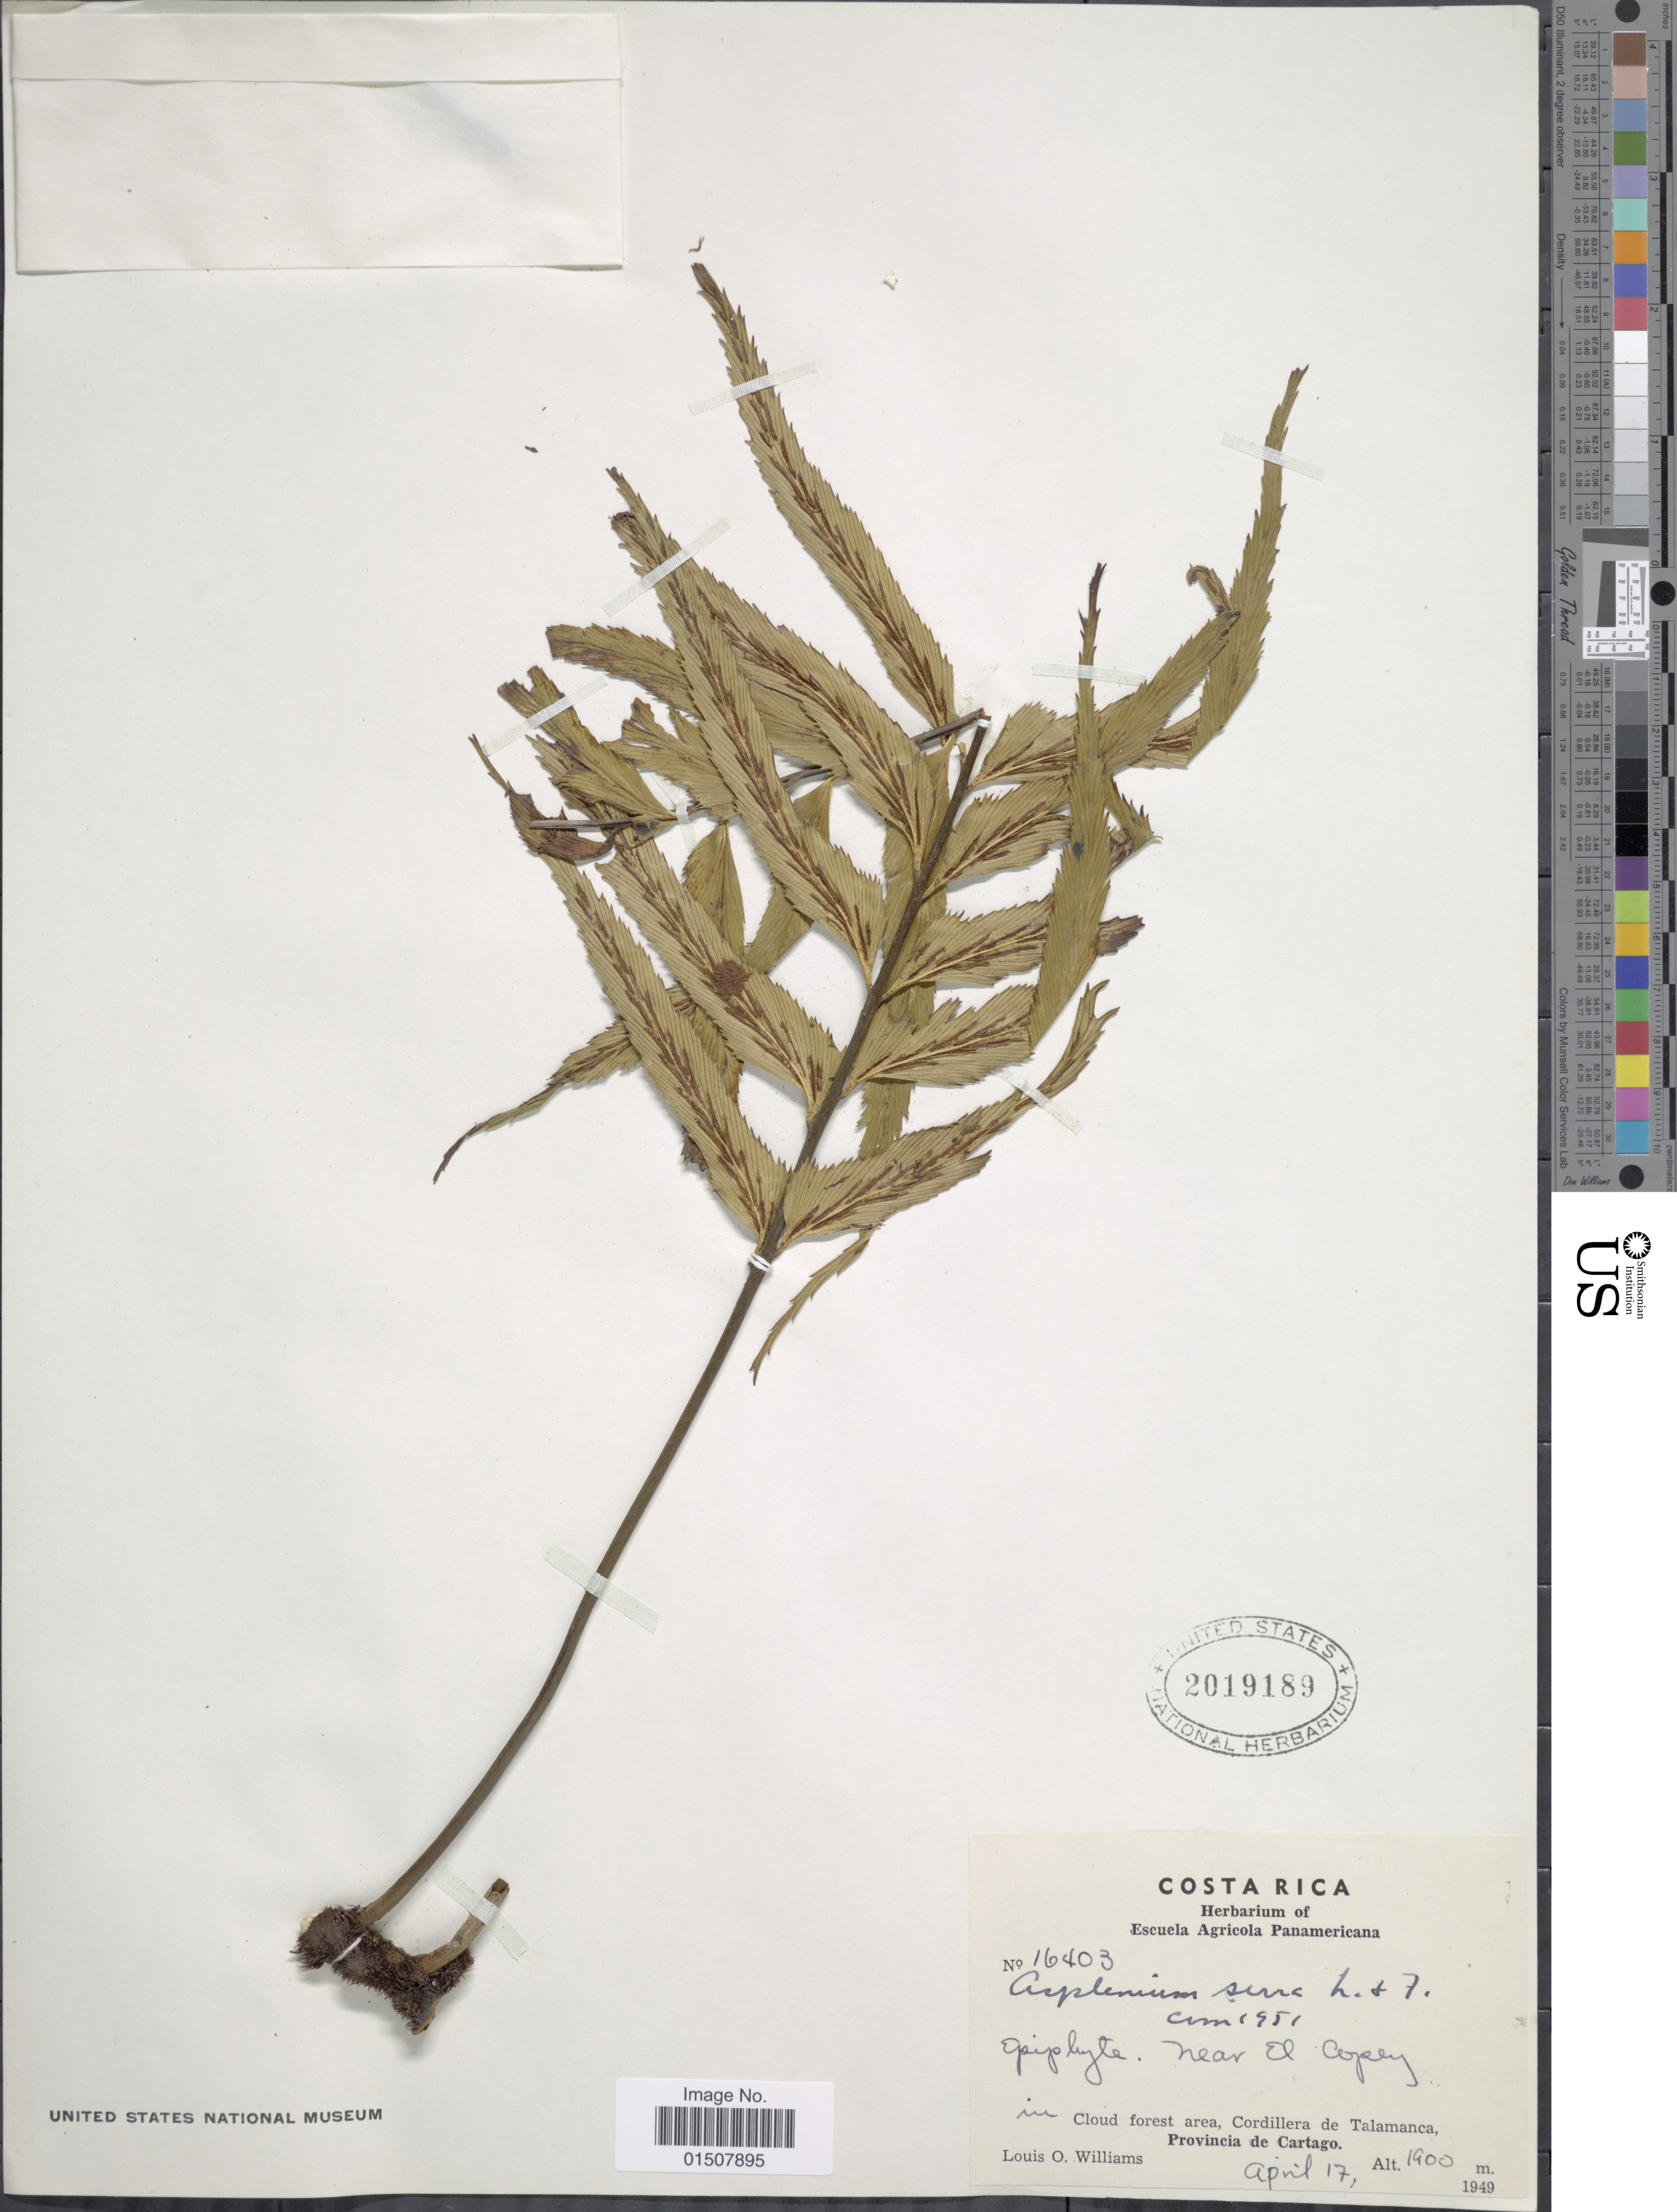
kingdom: Plantae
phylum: Tracheophyta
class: Polypodiopsida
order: Polypodiales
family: Aspleniaceae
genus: Asplenium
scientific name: Asplenium serra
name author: Langsd. & Fisch.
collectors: L. O. Williams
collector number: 16403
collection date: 1949-04-17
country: Costa Rica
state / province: Cartago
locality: Cloud forest area, Cordillera de Talamanca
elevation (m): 1900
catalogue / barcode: US 2019189